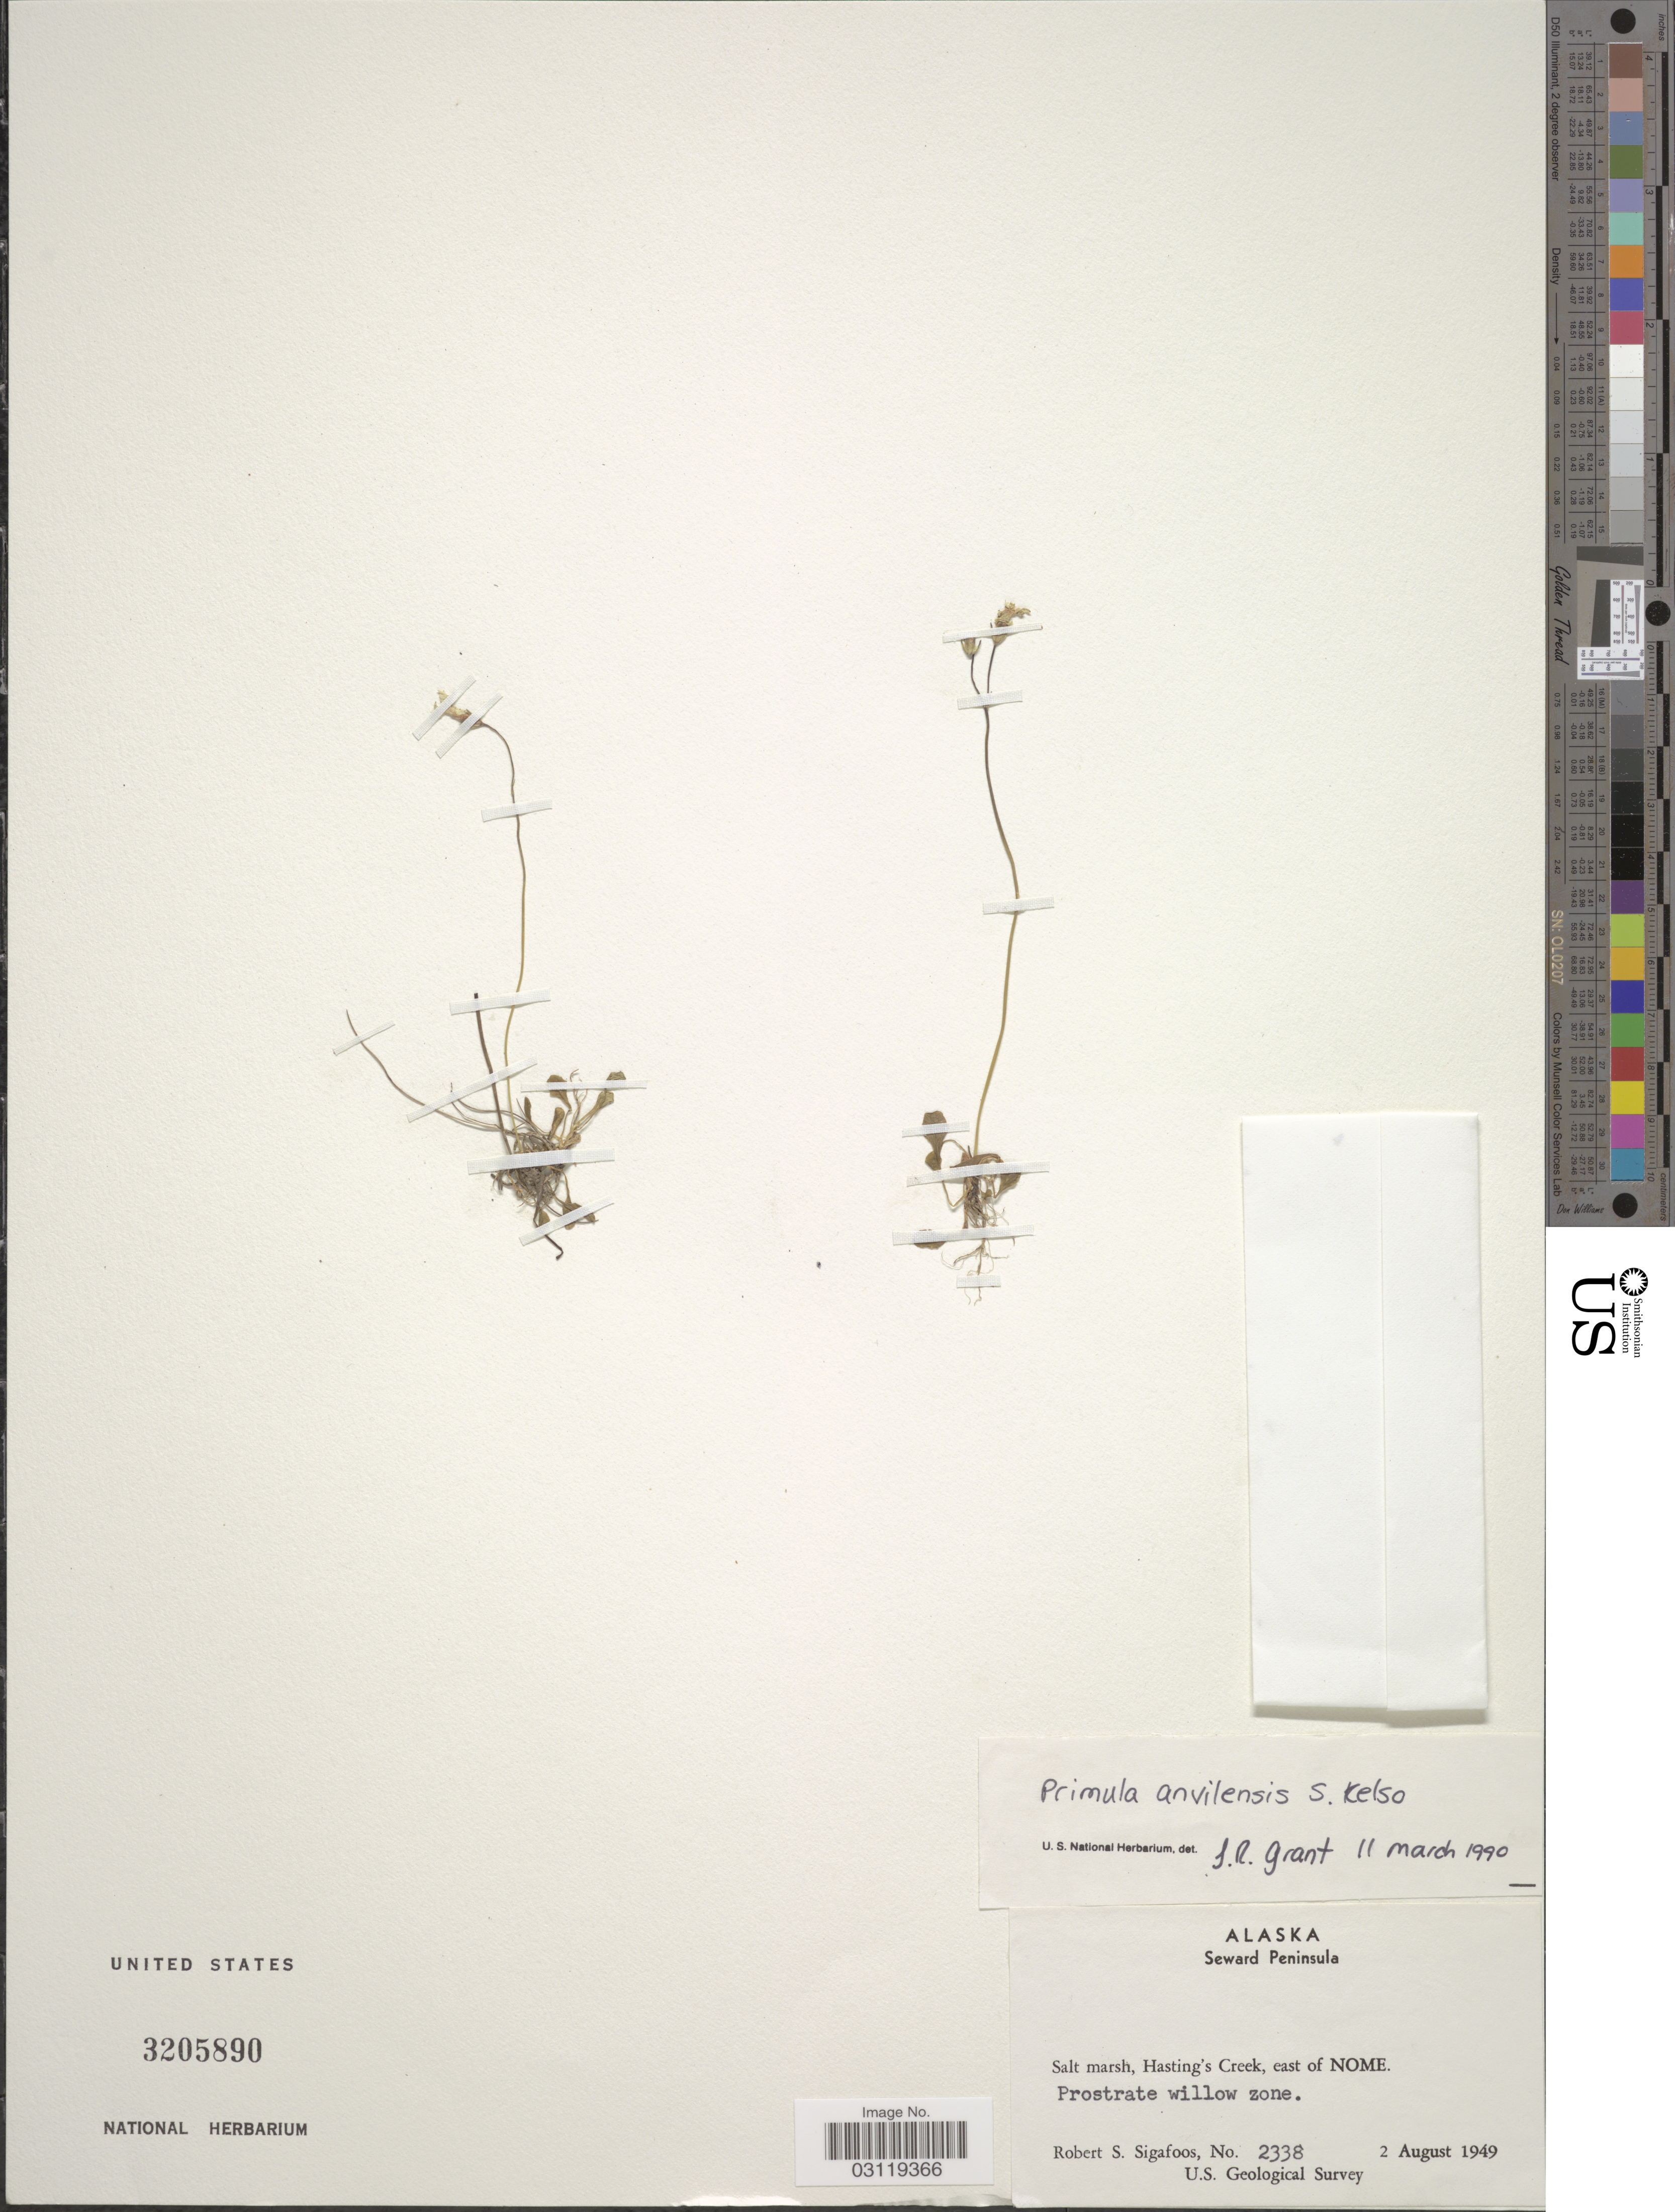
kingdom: Plantae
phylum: Tracheophyta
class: Magnoliopsida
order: Ericales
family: Primulaceae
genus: Primula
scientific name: Primula anvilensis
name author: S. Kelso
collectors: R. Sigafoos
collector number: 2338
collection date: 1949-08-02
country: United States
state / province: Alaska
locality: Seward Peninsula. Hasting's Creek, east of Nome.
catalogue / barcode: US 3205890